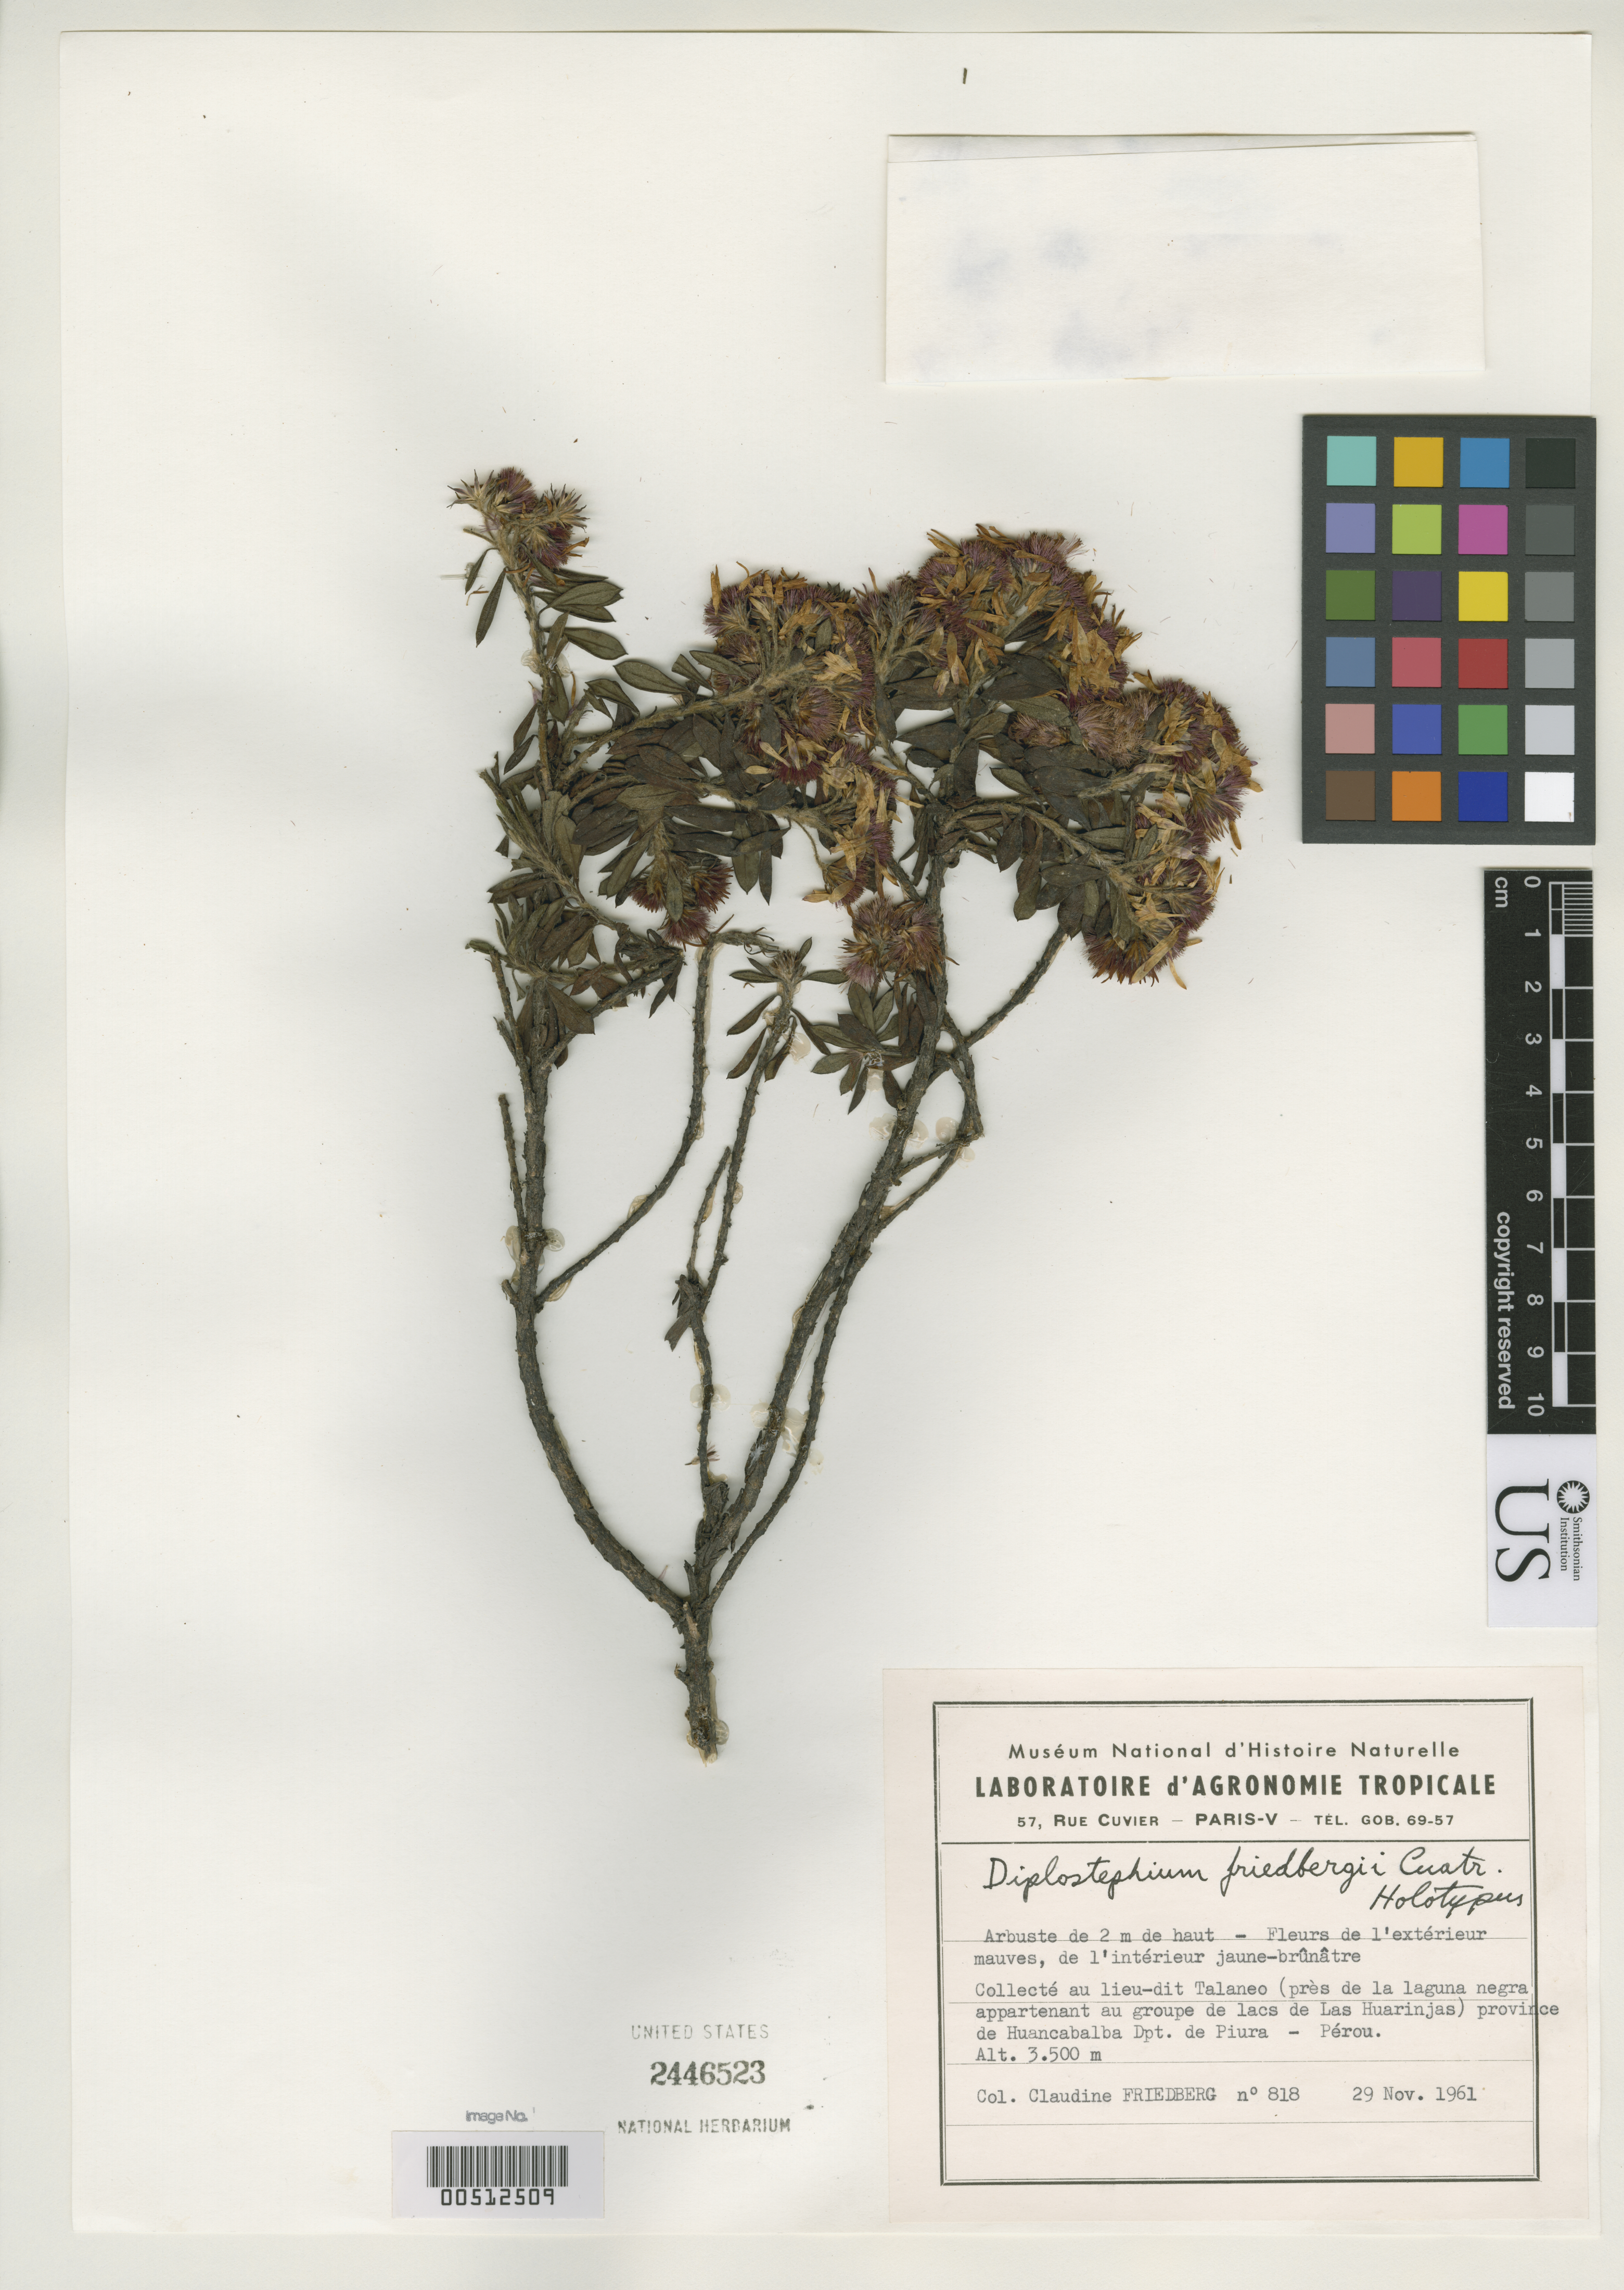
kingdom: Plantae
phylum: Tracheophyta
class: Magnoliopsida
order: Asterales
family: Asteraceae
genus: Diplostephium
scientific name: Diplostephium friedbergii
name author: Cuatrec.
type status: Holotype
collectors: C. Friedberg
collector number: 818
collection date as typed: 29 Nov 1961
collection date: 1961-11-29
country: Peru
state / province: Piura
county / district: Huancabamba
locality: Talaneo, pres de La Laguna Negra appartenant au groupe de lacs de Las Huarinjas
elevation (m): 3500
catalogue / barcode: US 2446523